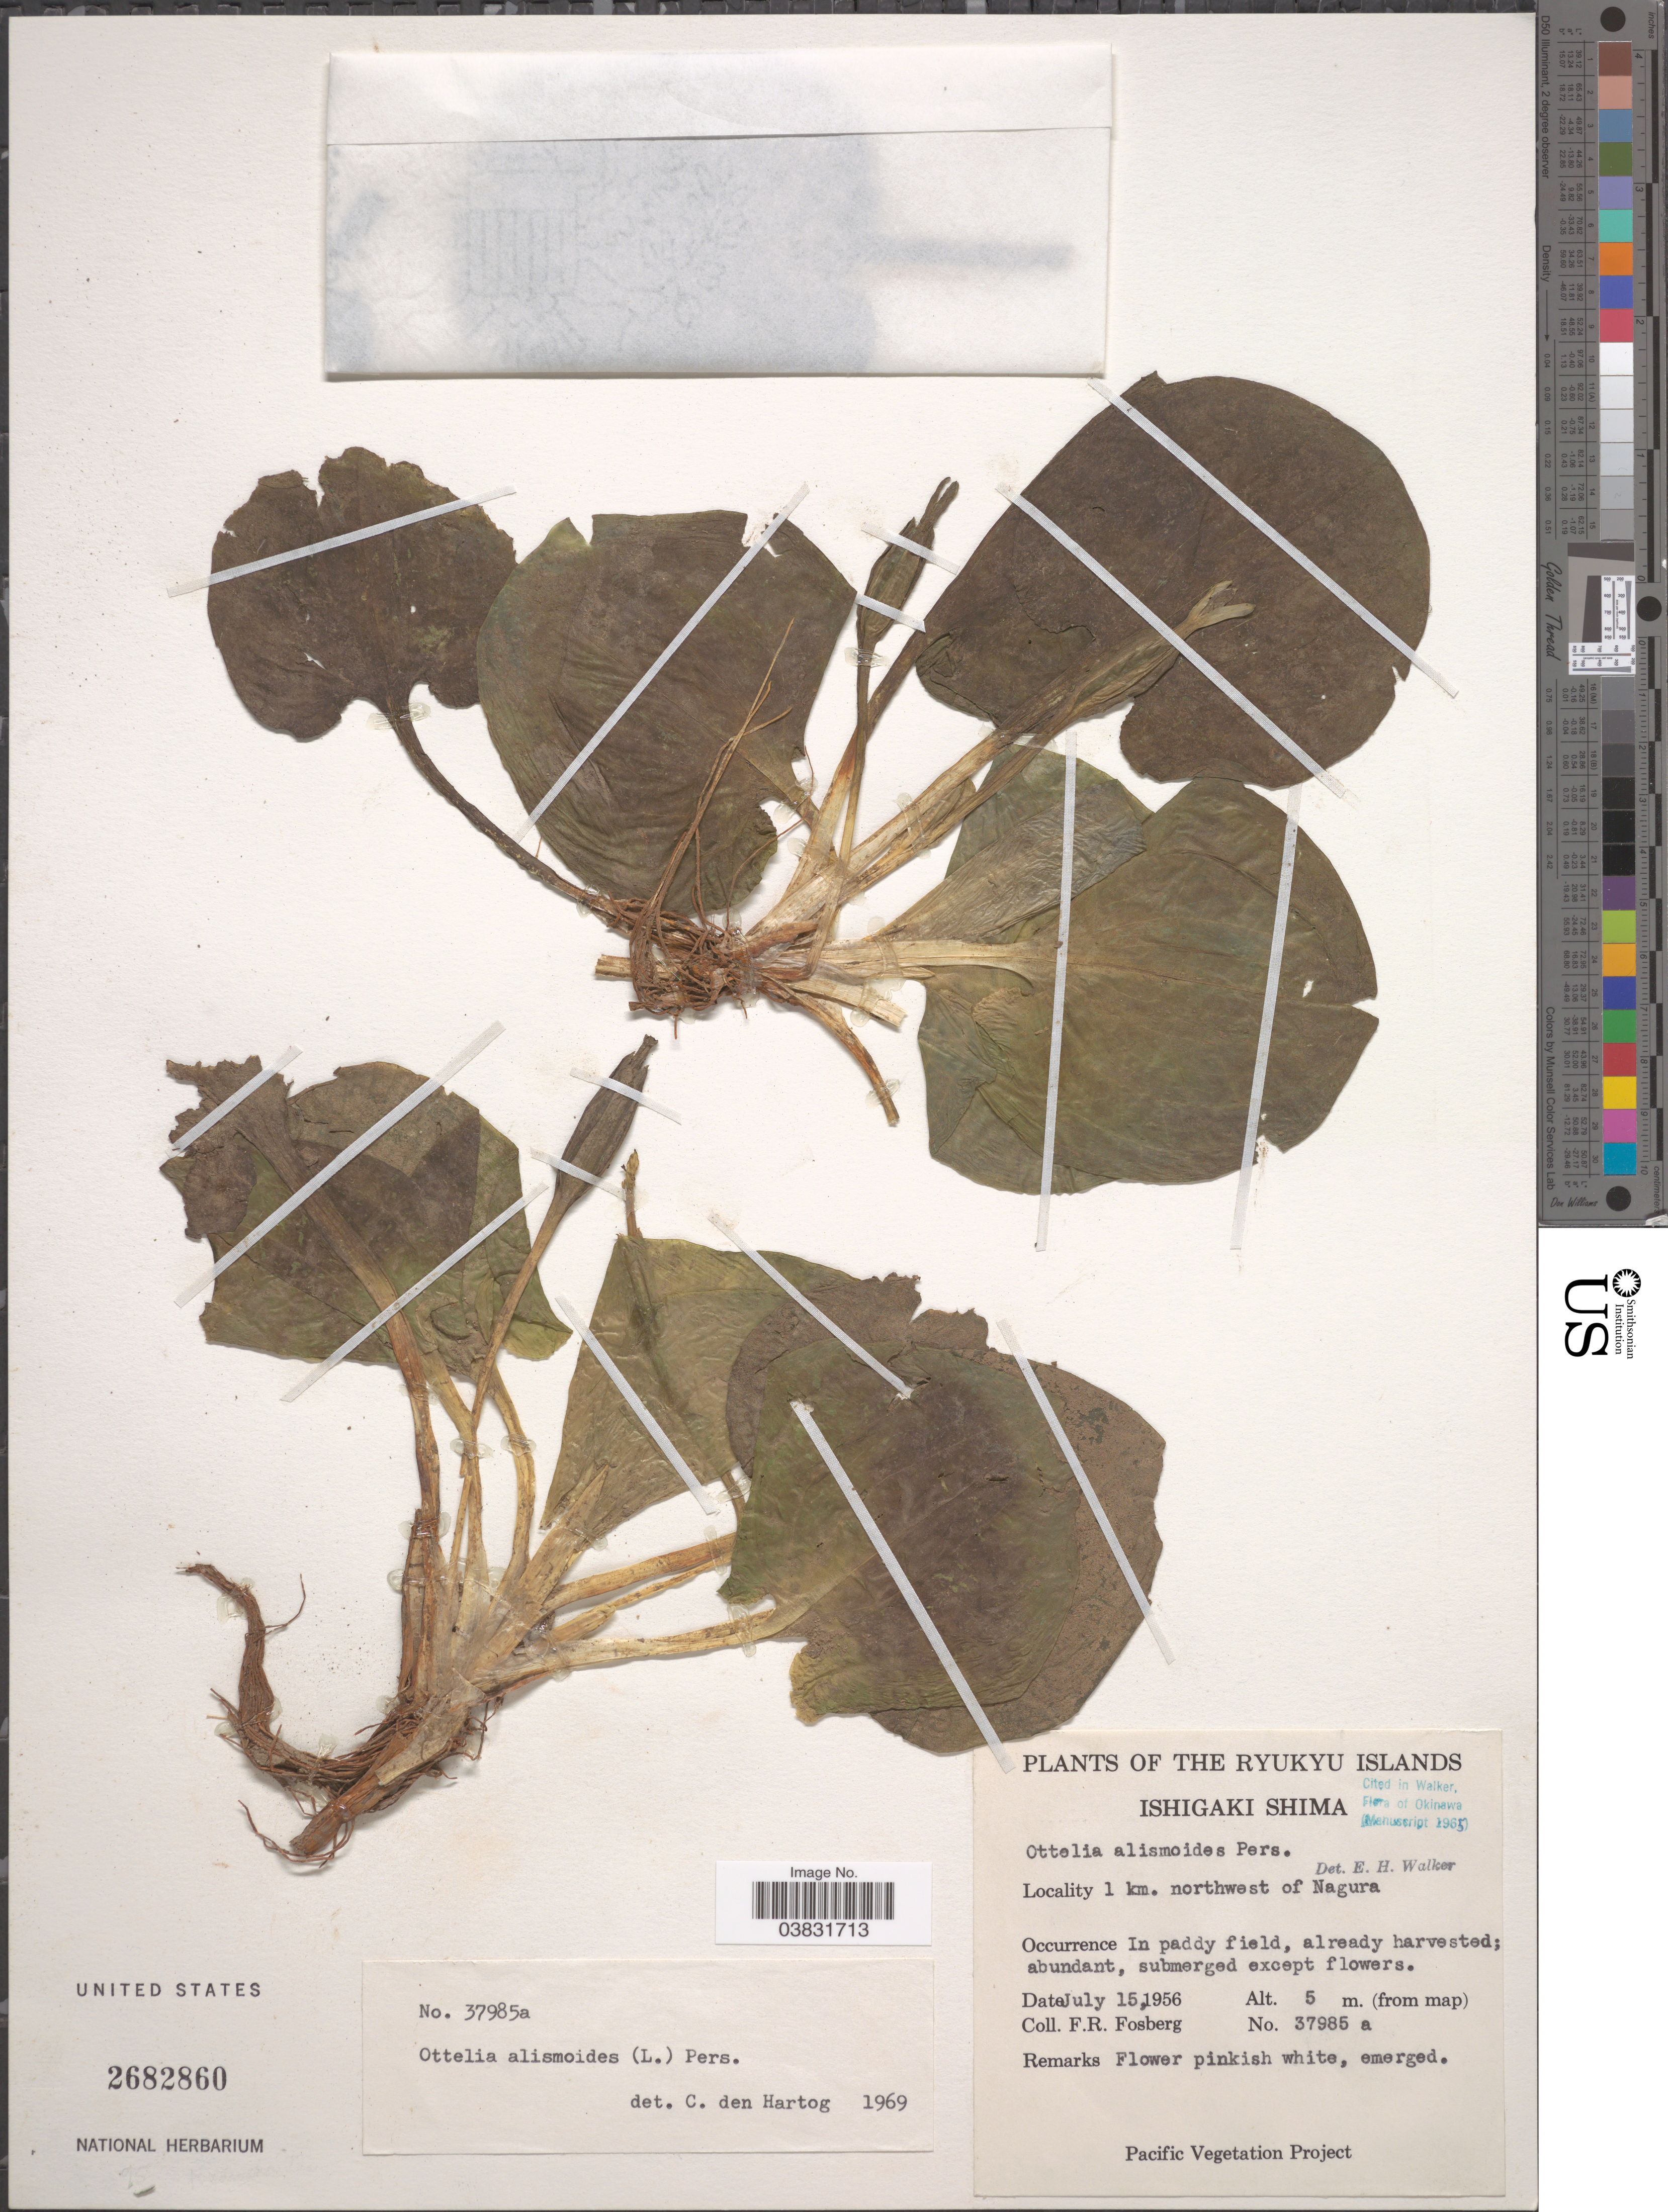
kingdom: Plantae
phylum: Tracheophyta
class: Liliopsida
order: Alismatales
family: Hydrocharitaceae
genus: Ottelia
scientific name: Ottelia alismoides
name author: Pers.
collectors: F. R. Fosberg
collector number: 37985a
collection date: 1956-07-15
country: Japan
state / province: Okinawa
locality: The Ryukyu Islands. Ishigaki Shima. 1 km. northwest of Nagura.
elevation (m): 5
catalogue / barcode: US 2682860